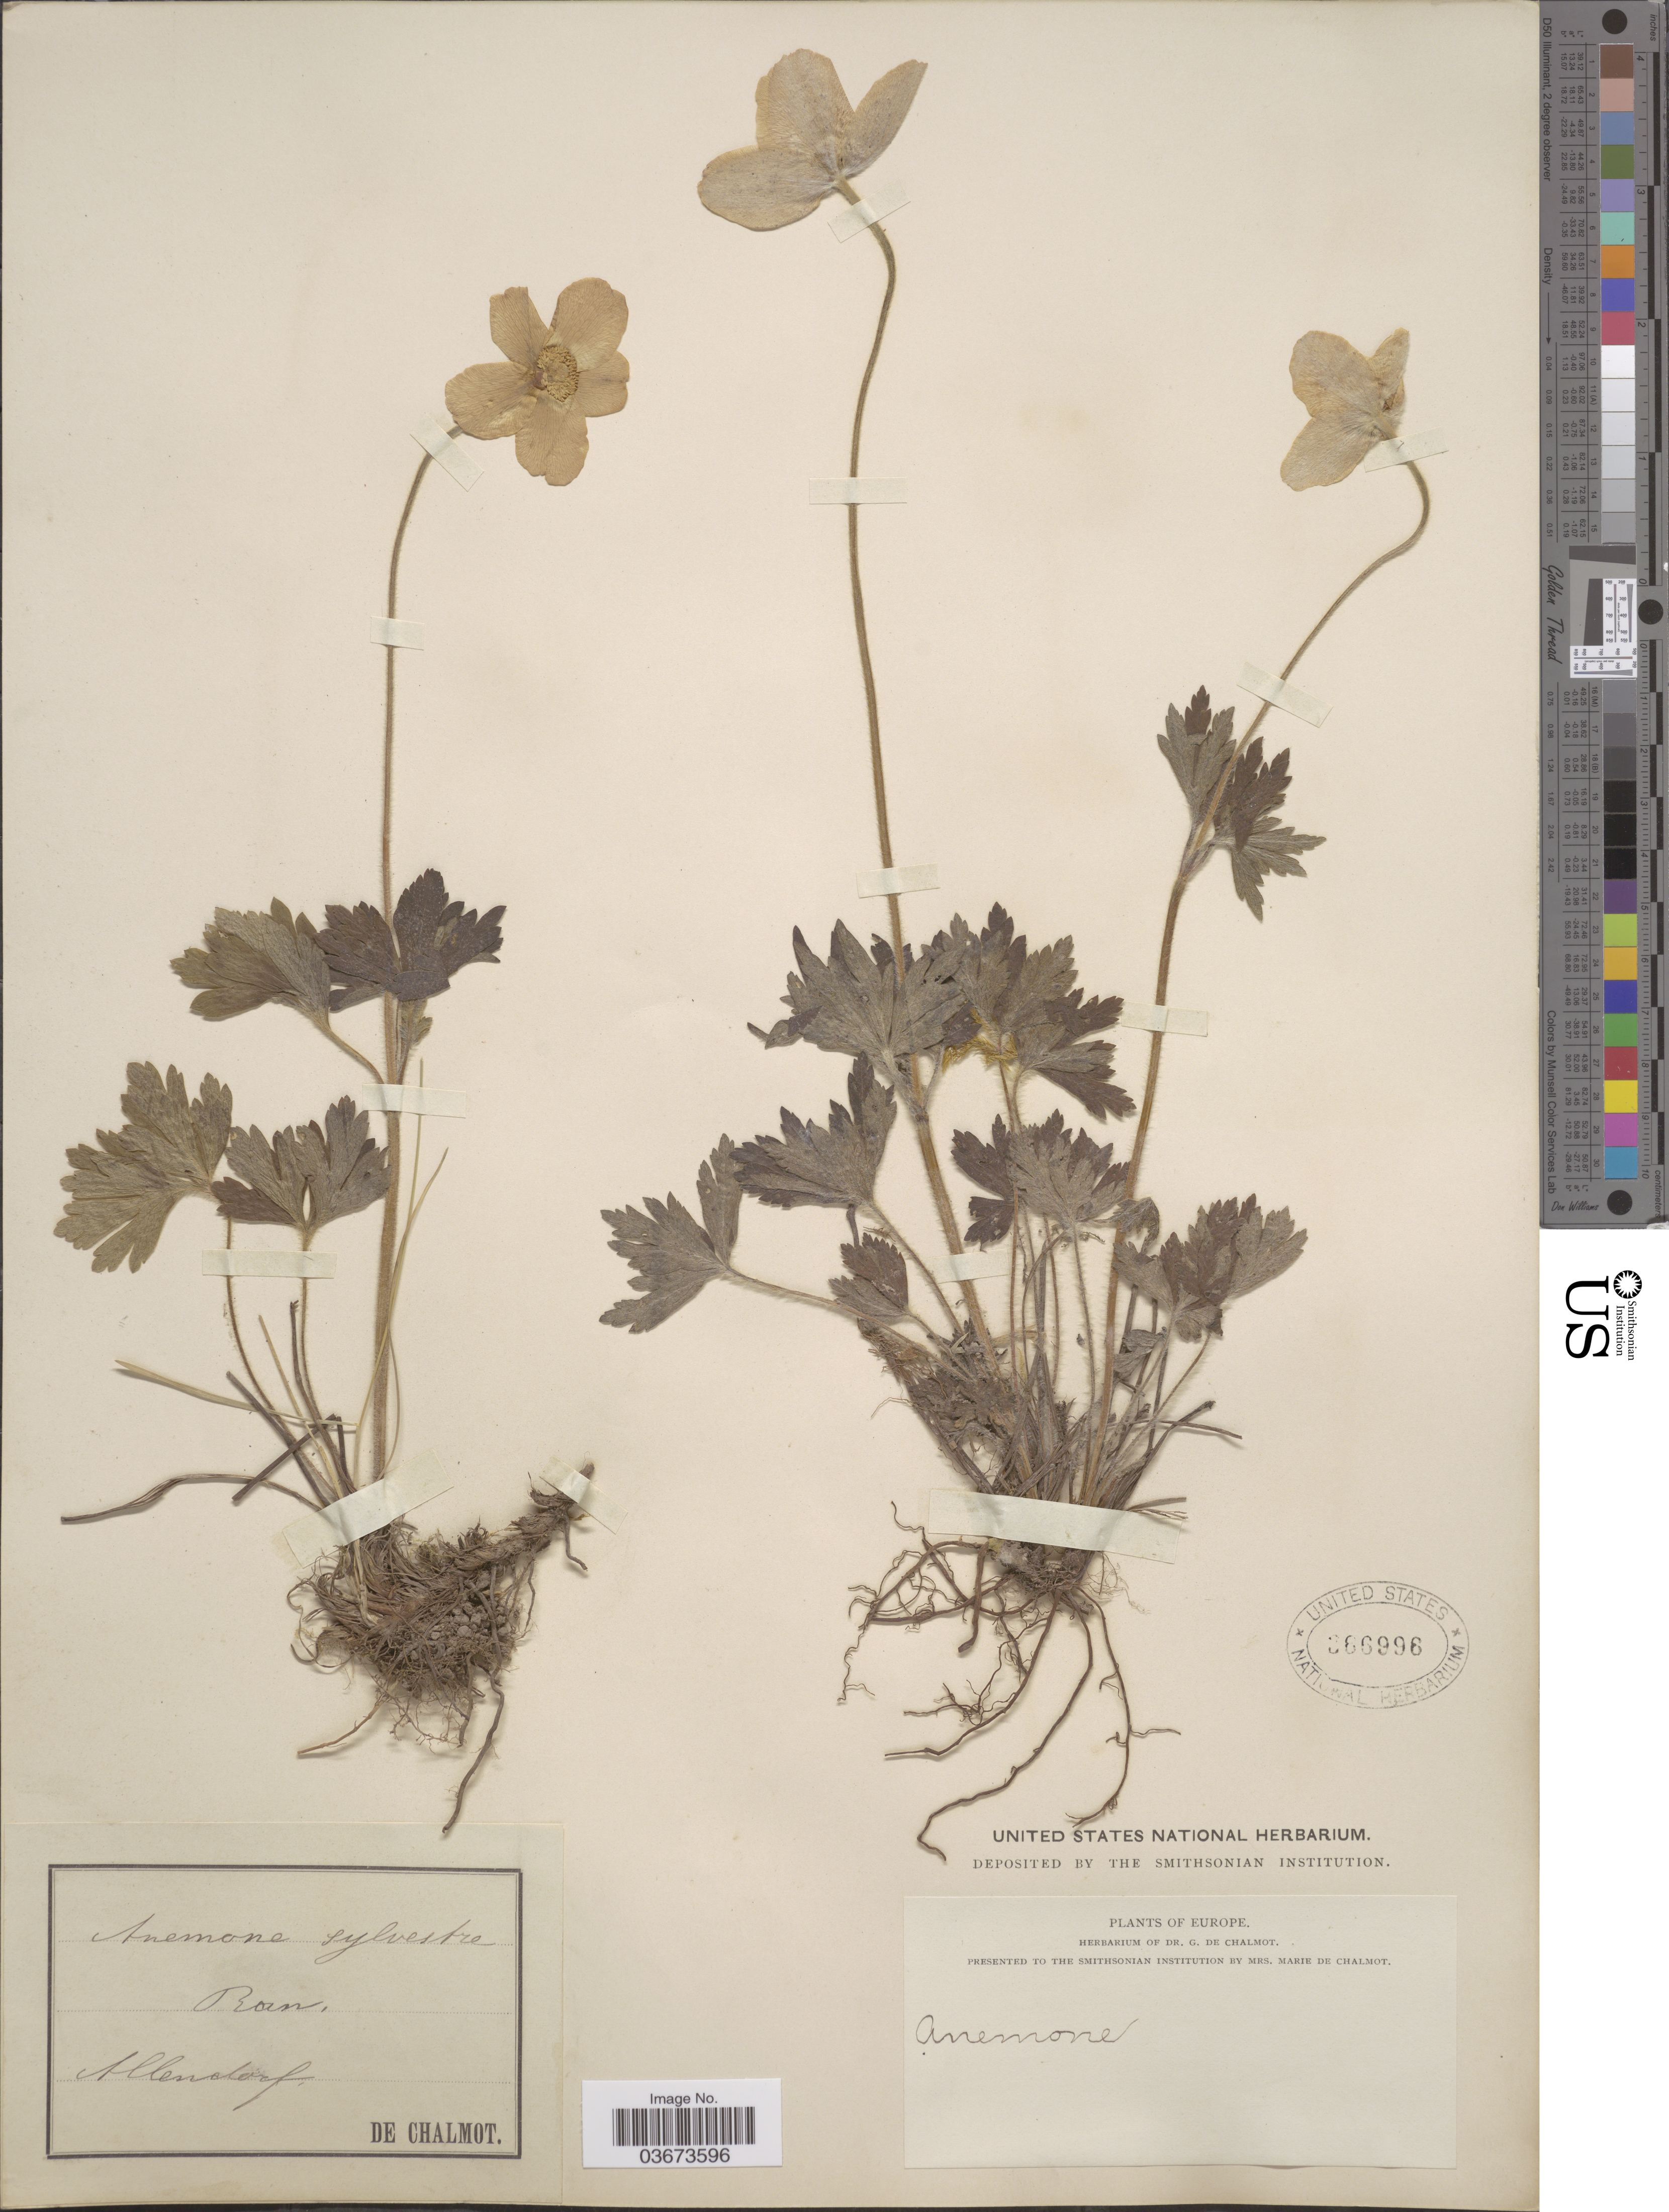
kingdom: Plantae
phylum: Tracheophyta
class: Magnoliopsida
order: Ranunculales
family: Ranunculaceae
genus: Anemone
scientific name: Anemone sylvestris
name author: L.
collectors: G. de Chalmot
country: Germany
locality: Europe. Allendorf.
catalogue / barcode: US 386996